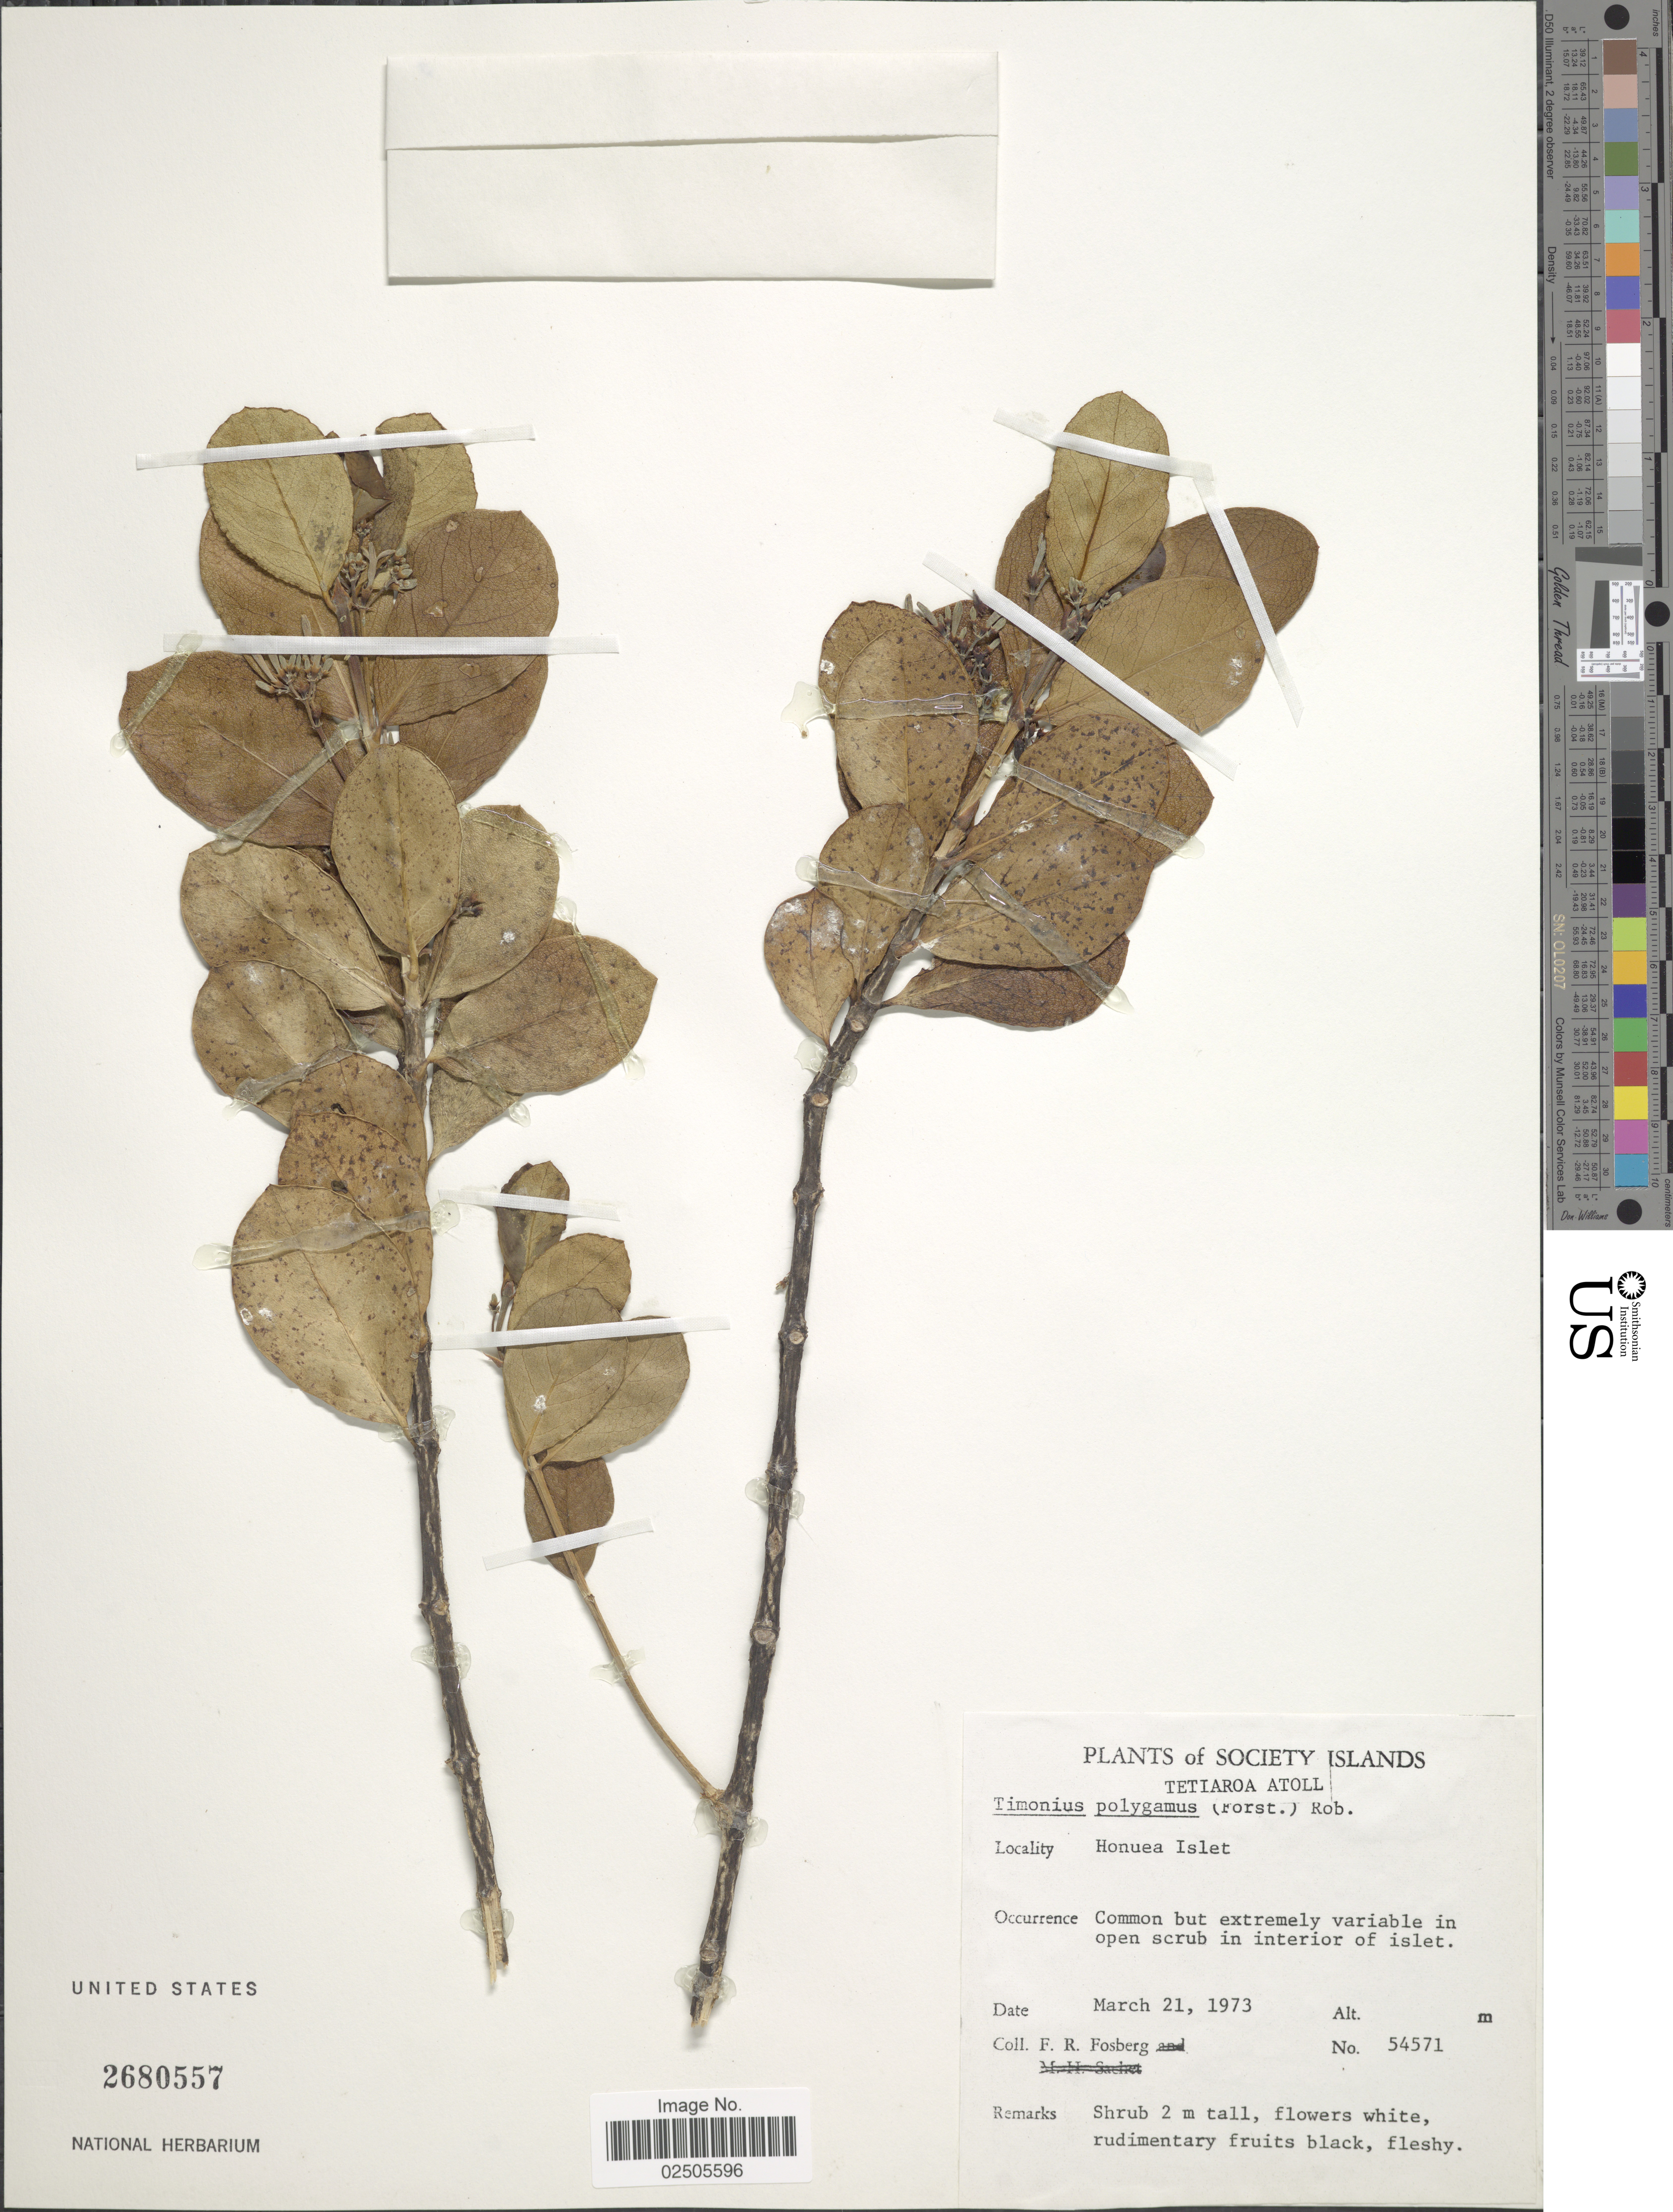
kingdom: Plantae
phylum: Tracheophyta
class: Magnoliopsida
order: Gentianales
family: Rubiaceae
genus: Timonius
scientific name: Timonius polygamus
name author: (G. Forst.) Rob.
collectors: F. R. Fosberg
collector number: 54571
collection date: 1973-03-21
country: French Polynesia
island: Tetiaroa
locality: Society Islands, Tetiaroa Atoll, Honuea Islet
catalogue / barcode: US 2680557